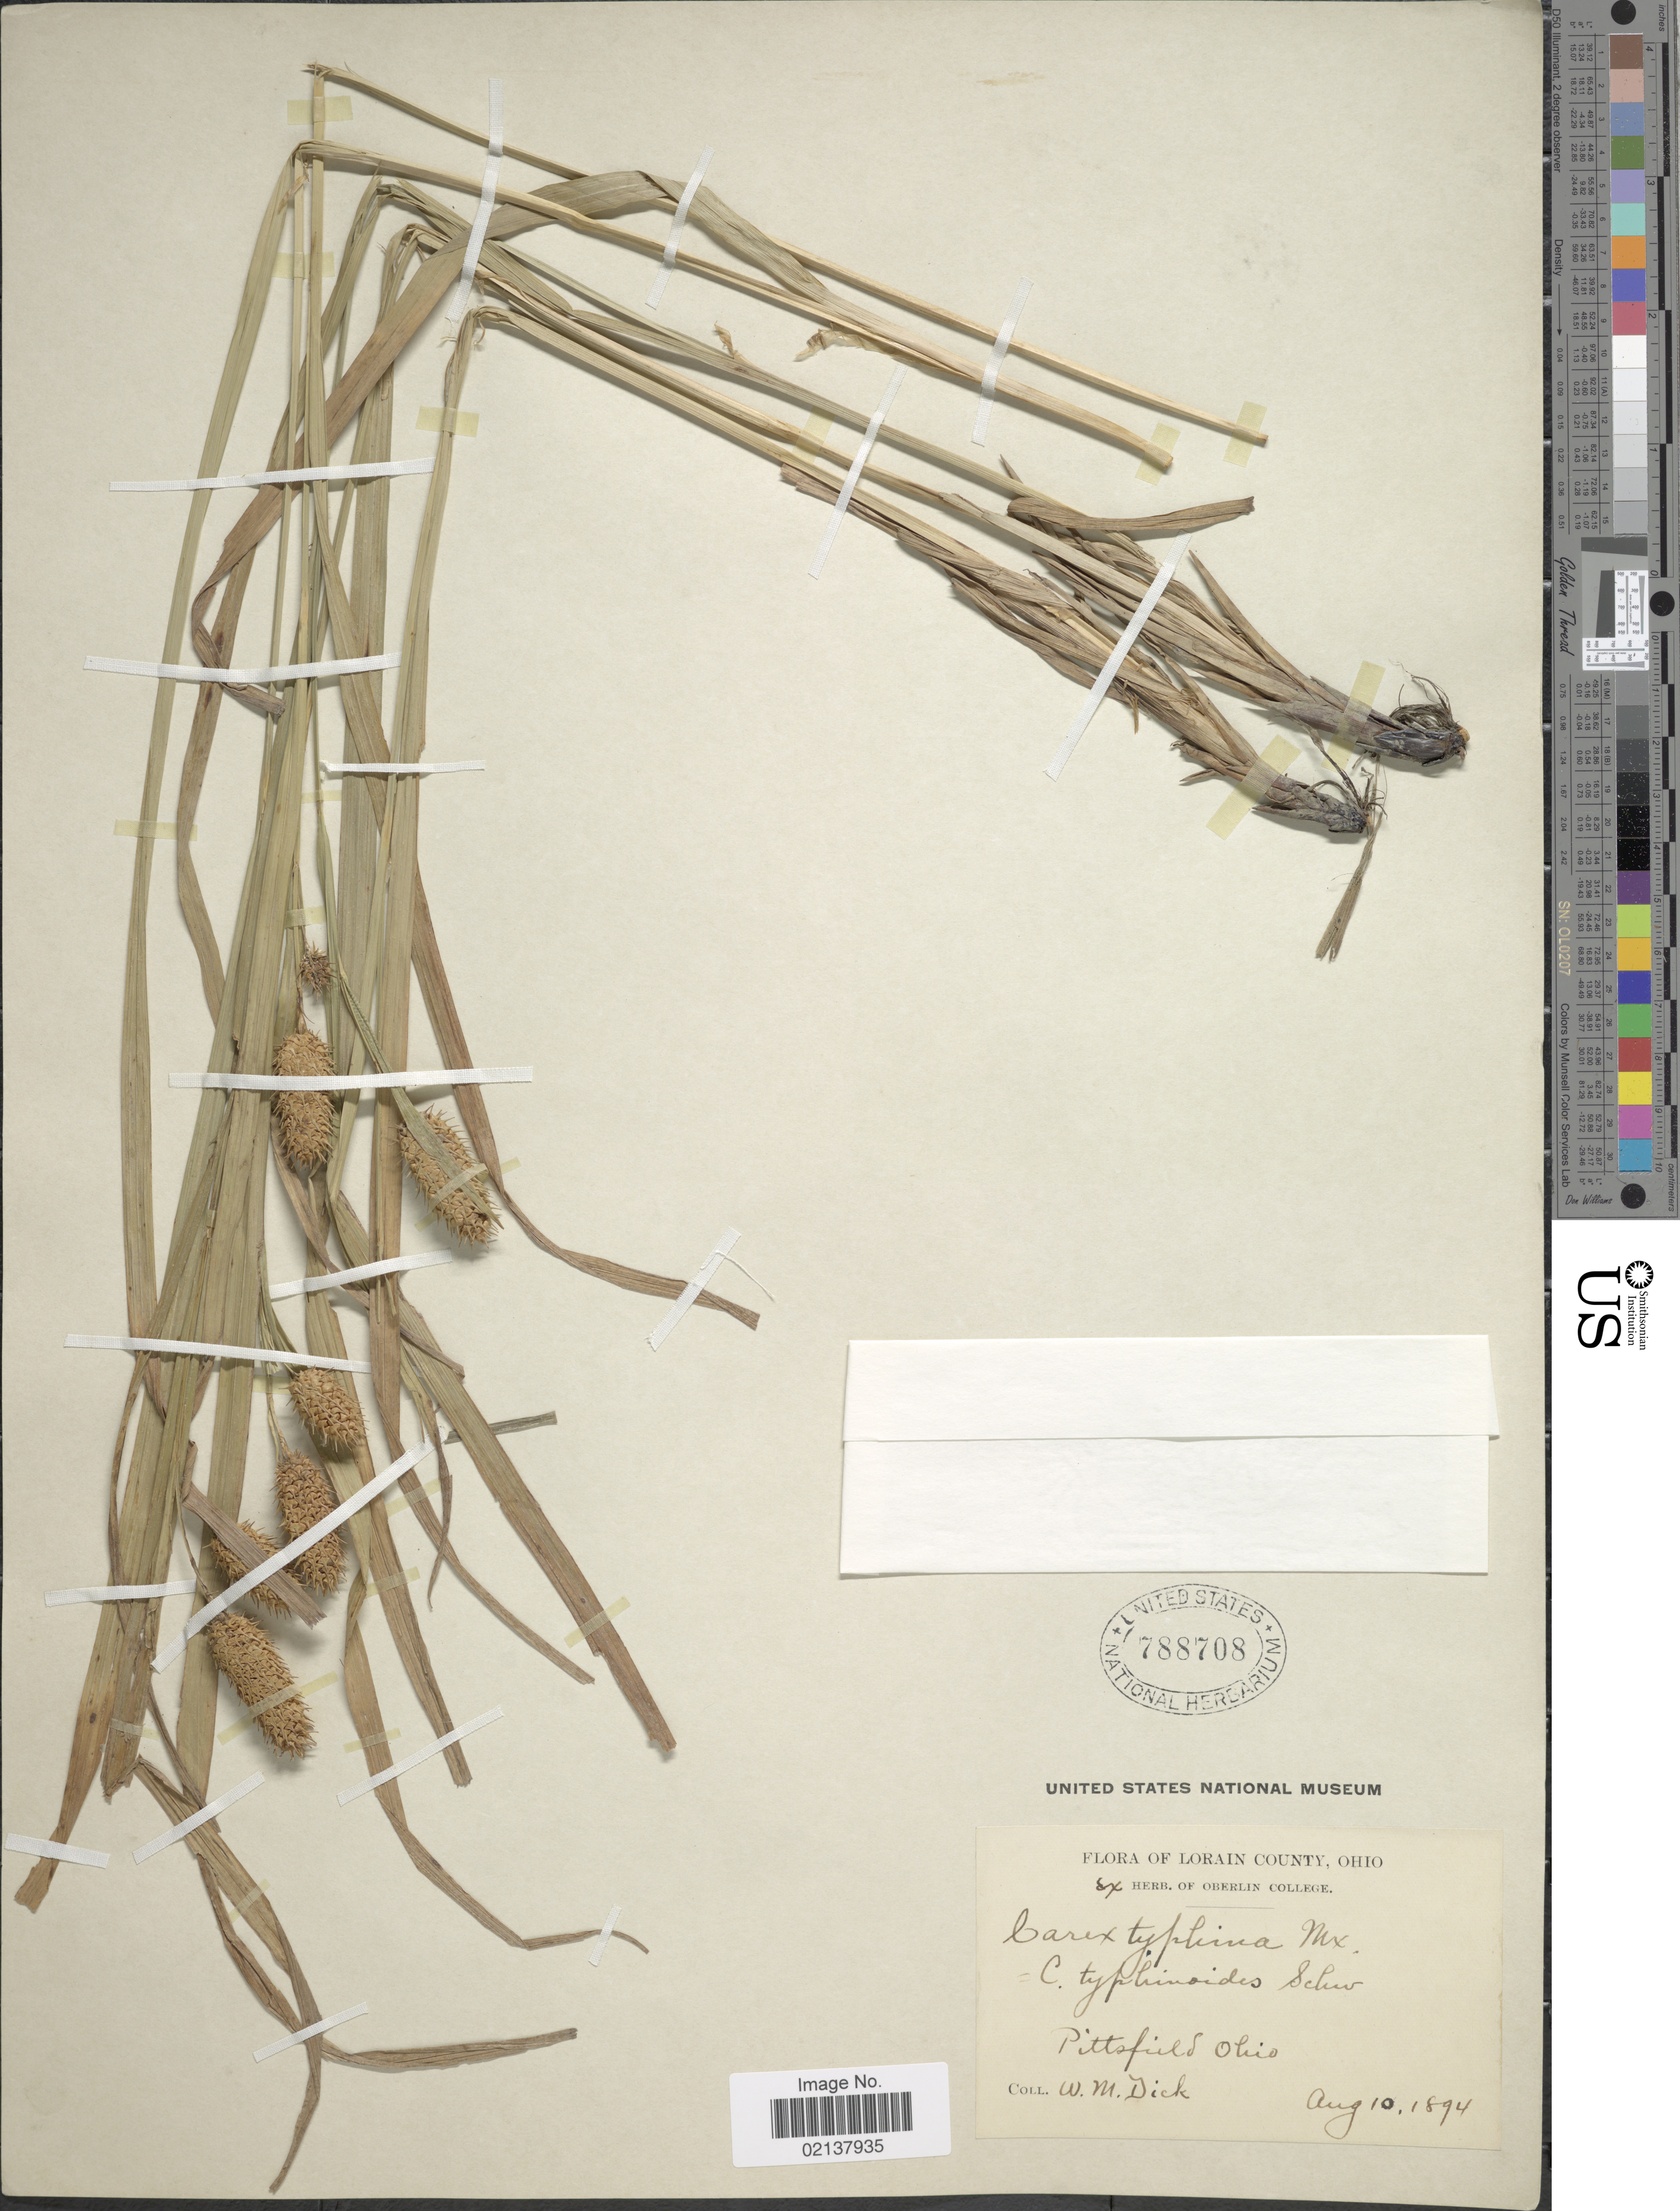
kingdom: Plantae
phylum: Tracheophyta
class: Liliopsida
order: Poales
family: Cyperaceae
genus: Carex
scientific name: Carex typhina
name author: Michx.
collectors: W. Dick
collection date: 1894-08-10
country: United States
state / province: Ohio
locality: Pittsfield Ohio. Lorain County, Ohio.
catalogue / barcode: US 788708